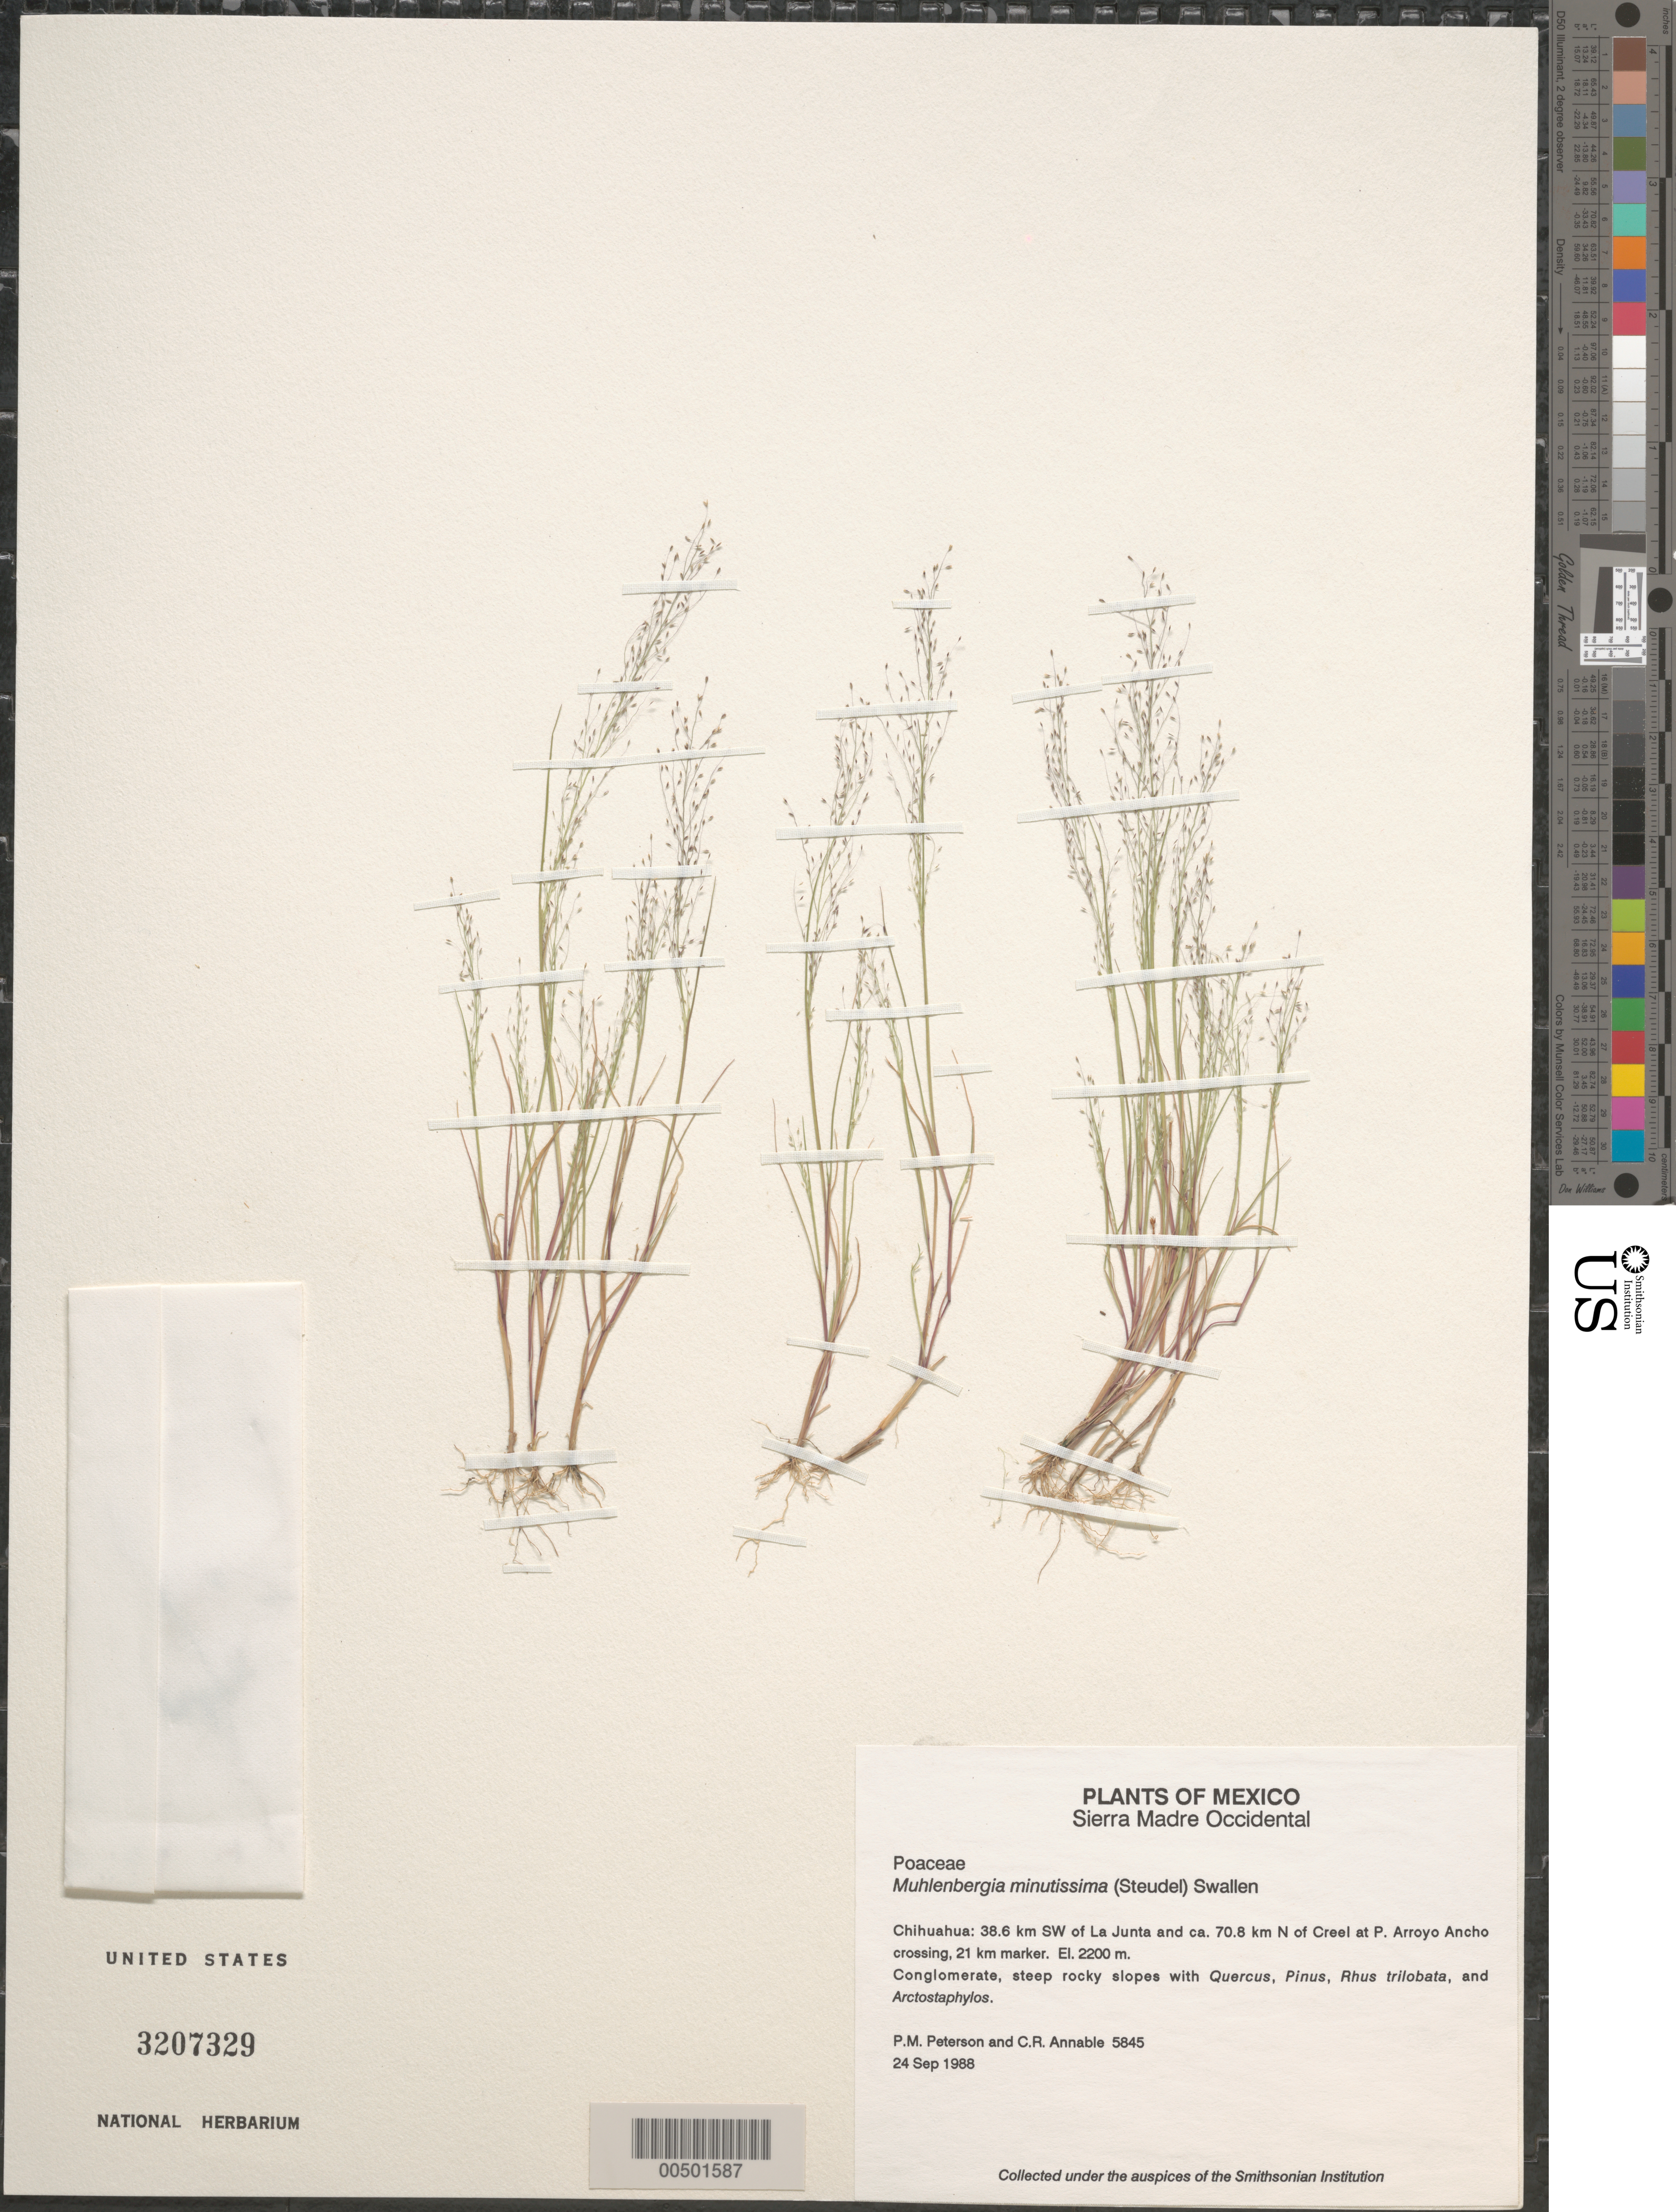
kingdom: Plantae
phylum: Tracheophyta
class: Liliopsida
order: Poales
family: Poaceae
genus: Muhlenbergia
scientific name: Muhlenbergia minutissima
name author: (Steud.) Swallen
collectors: P. M. Peterson & C. R. Annable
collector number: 05845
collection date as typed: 24 Sep 1988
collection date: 1988-09-24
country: Mexico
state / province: Chihuahua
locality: Sierra Madre Occidental, 38.6 km SW of La Junta and ca. 70.8 km N of Creel at P. Arroyo Ancho crossing, 21 km marker.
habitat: Conglomerate, steep rocky slopes with Quercus, Pinus, Rhus trilobata, and Arctostaphylos.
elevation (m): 2200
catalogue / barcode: US 3207329